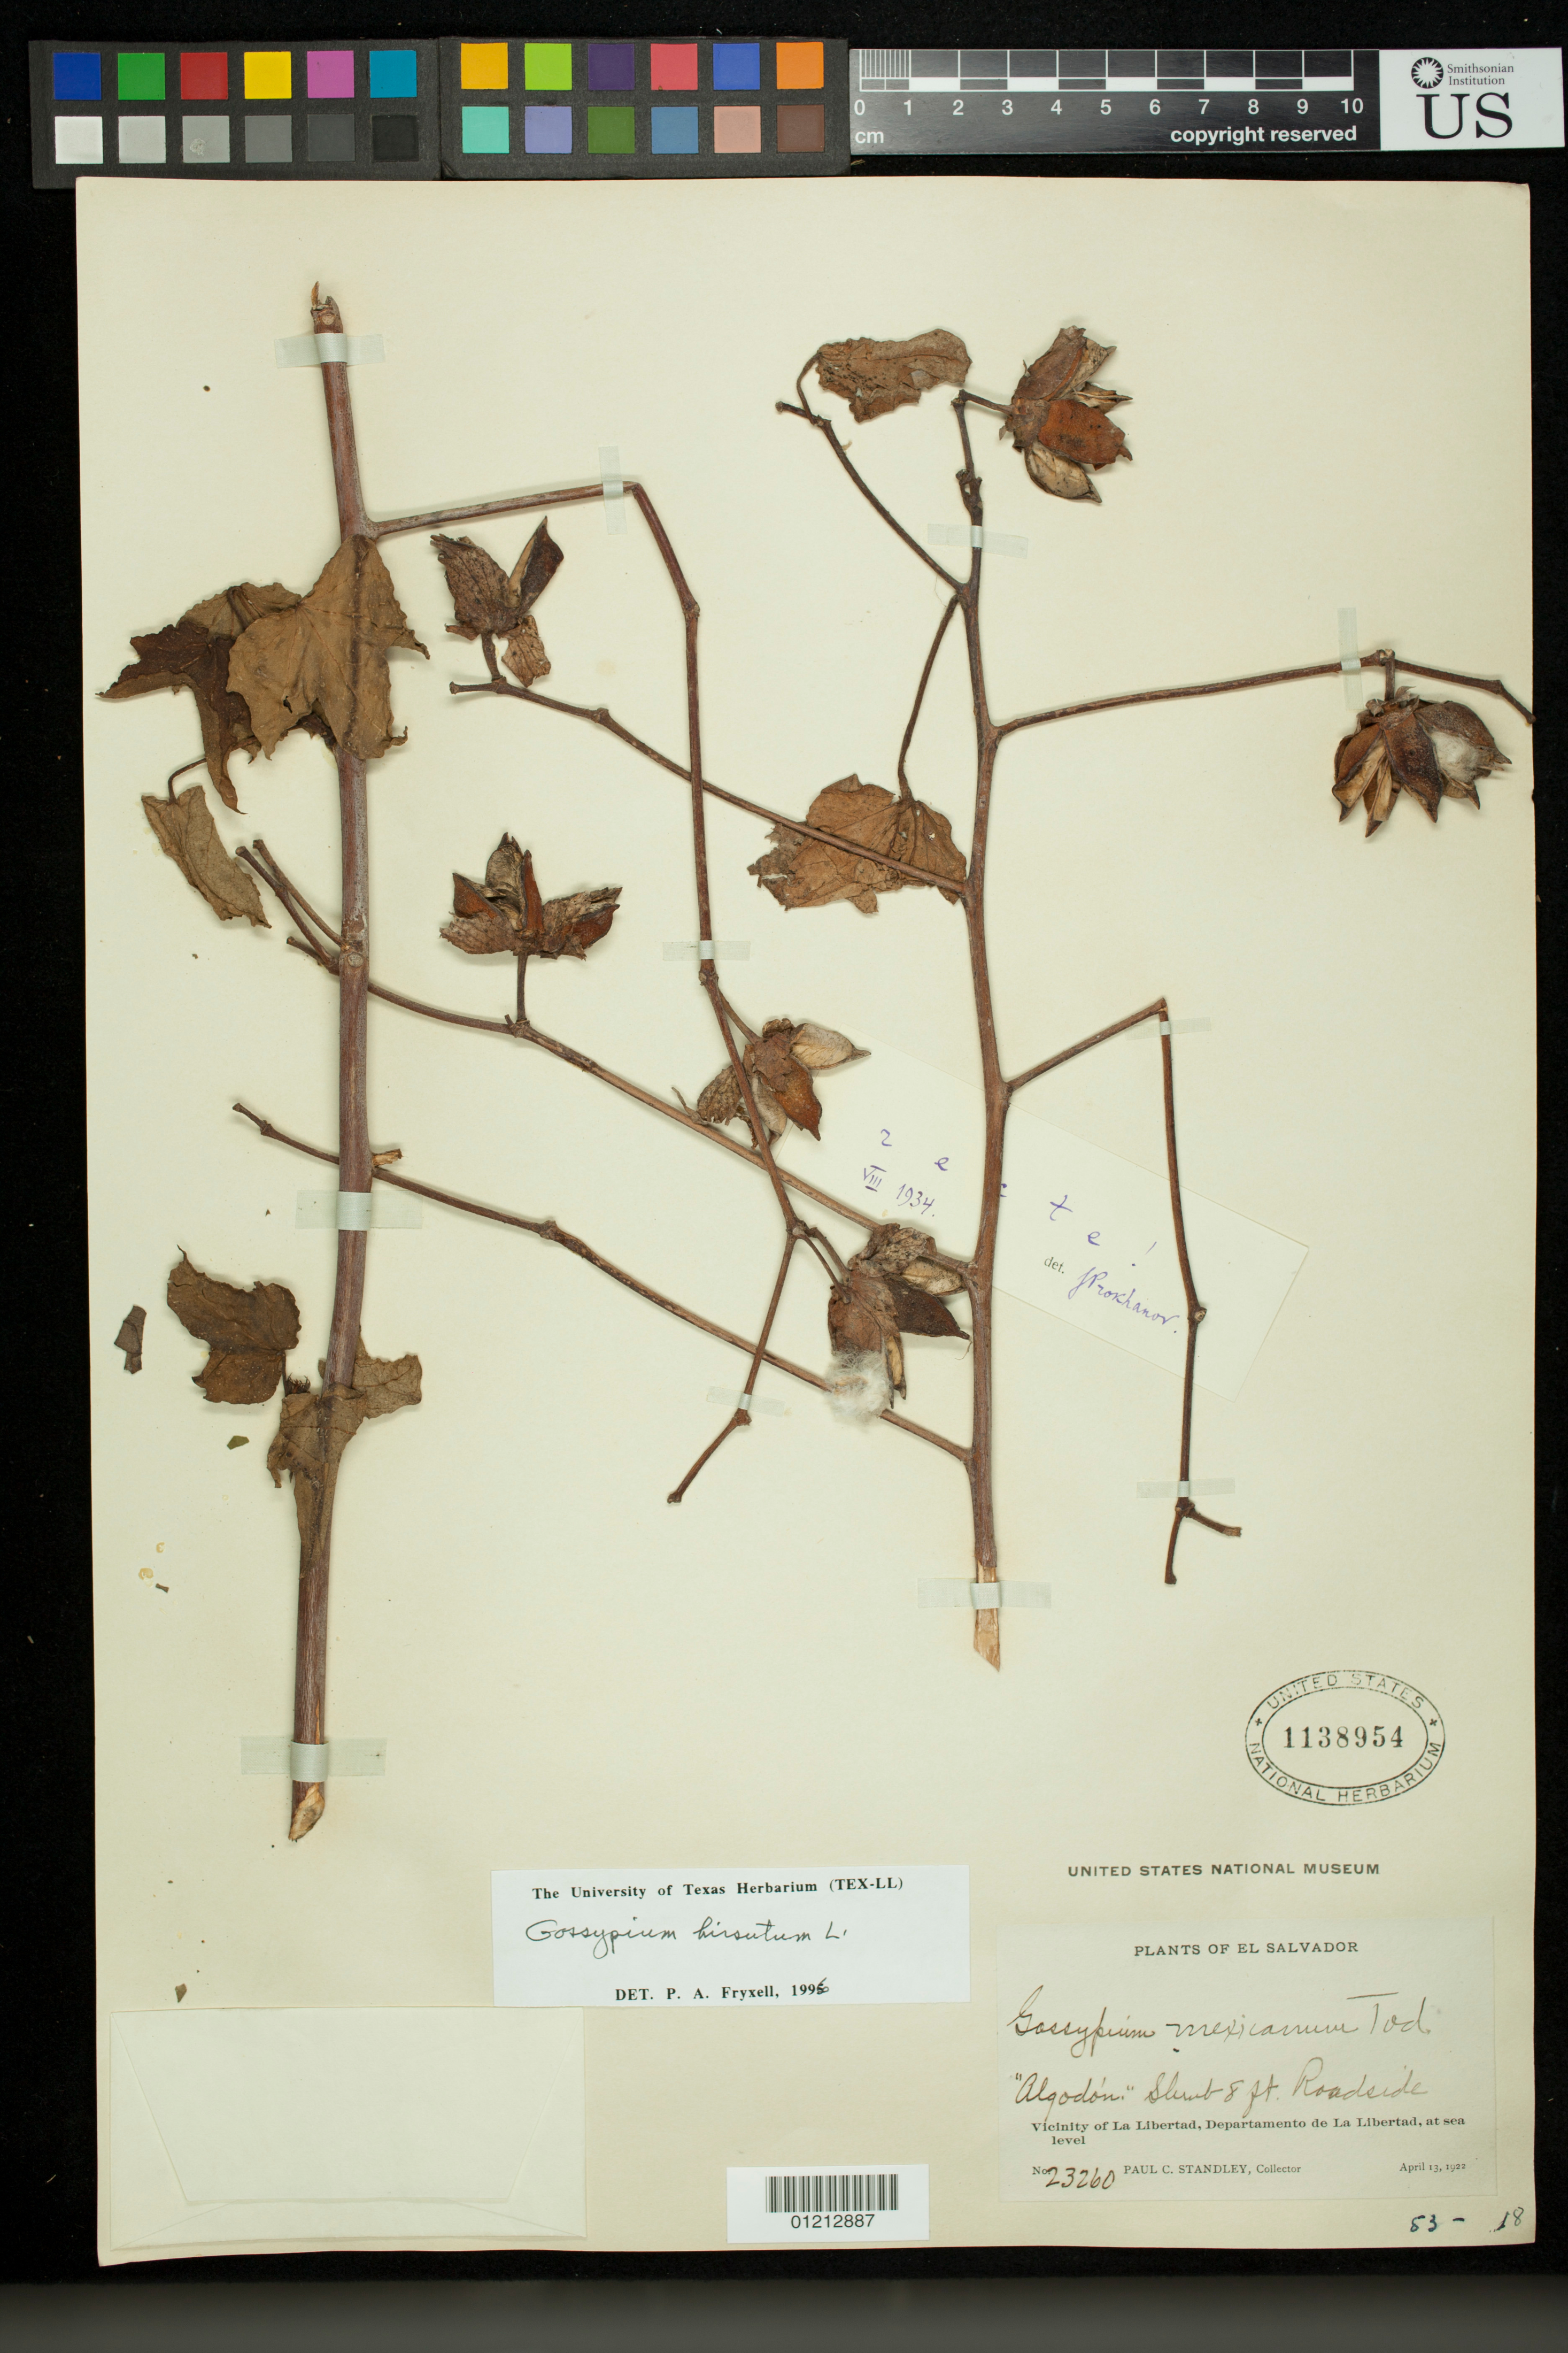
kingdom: Plantae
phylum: Tracheophyta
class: Magnoliopsida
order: Malvales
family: Malvaceae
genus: Gossypium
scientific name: Gossypium hirsutum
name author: L.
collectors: P. C. Standley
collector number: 23260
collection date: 1922-04-13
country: El Salvador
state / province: La Libertad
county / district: La Libertad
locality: Vicinity of La Libertad, Departamento de La Libertad, at sea level. Roadside.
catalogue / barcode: US 1138954